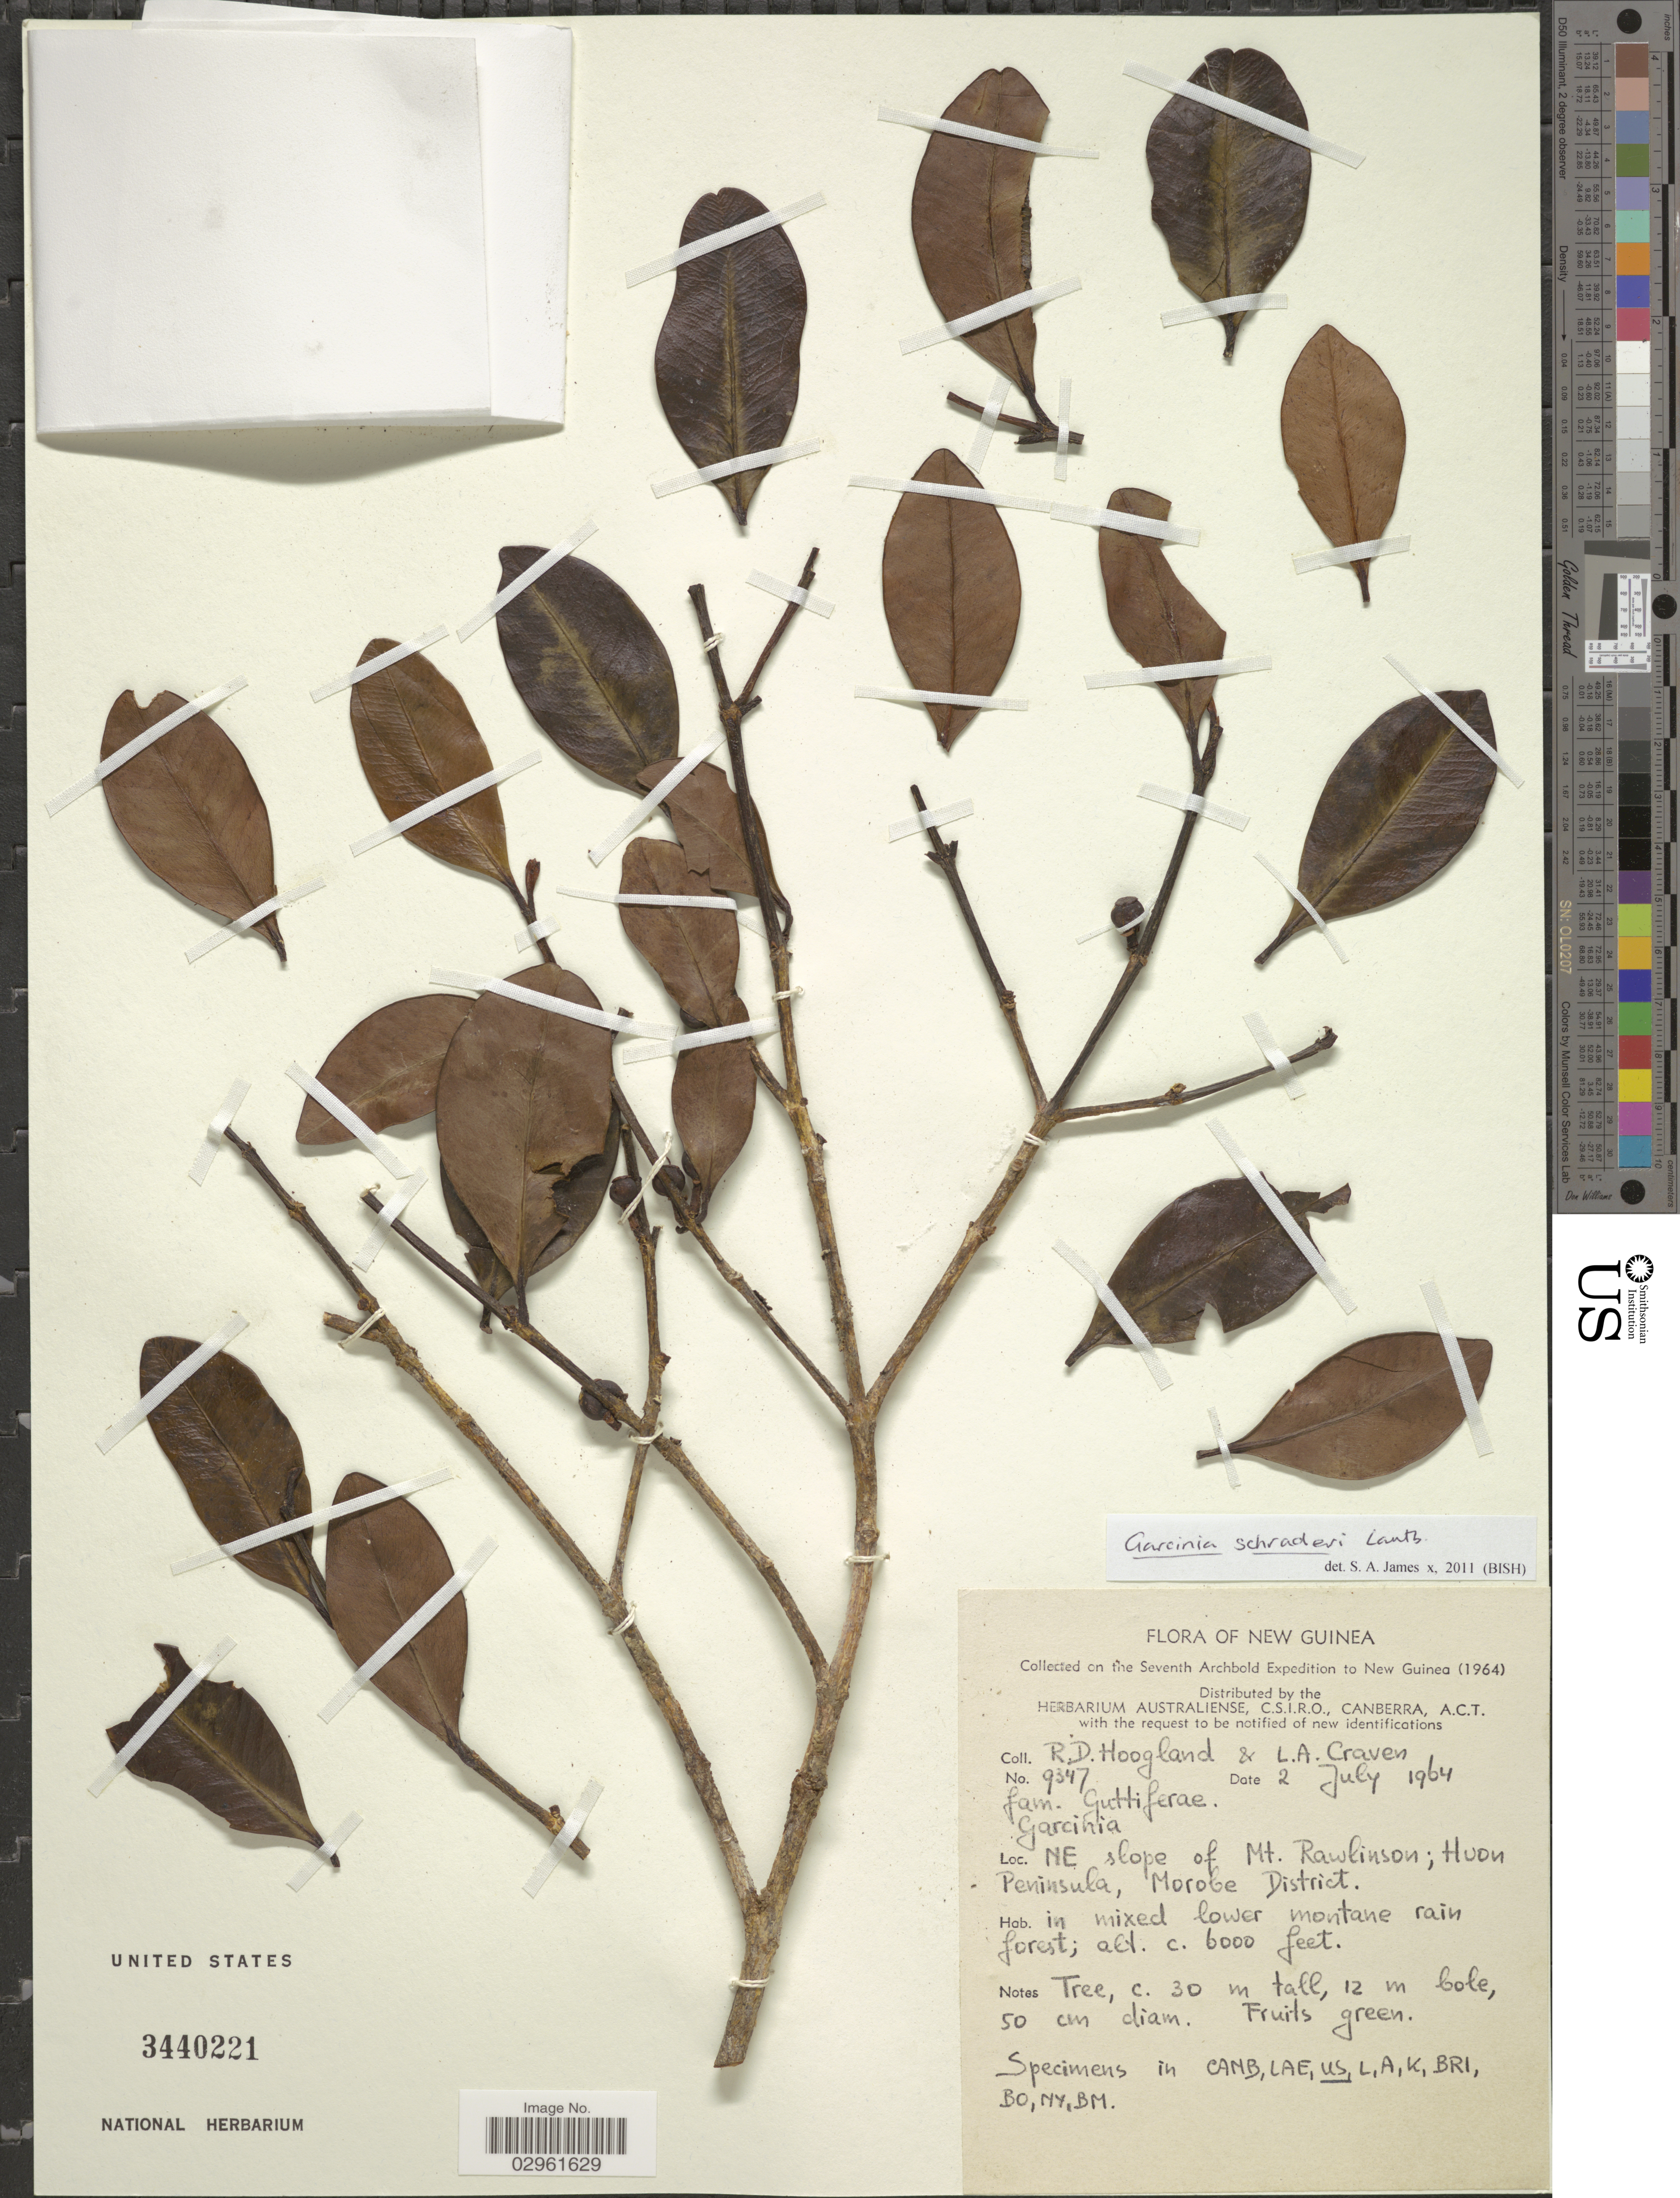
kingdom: Plantae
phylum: Tracheophyta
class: Magnoliopsida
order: Malpighiales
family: Clusiaceae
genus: Garcinia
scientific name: Garcinia schraderi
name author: Lauterb.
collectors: R. D. Hoogland & L. A. Craven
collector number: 9347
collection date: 1964-07-02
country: Papua New Guinea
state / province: Morobe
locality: New Guinea. NE slope of Mt. Rawlinson; Huon Peninsula, Morobe District.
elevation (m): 1829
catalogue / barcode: US 3440221